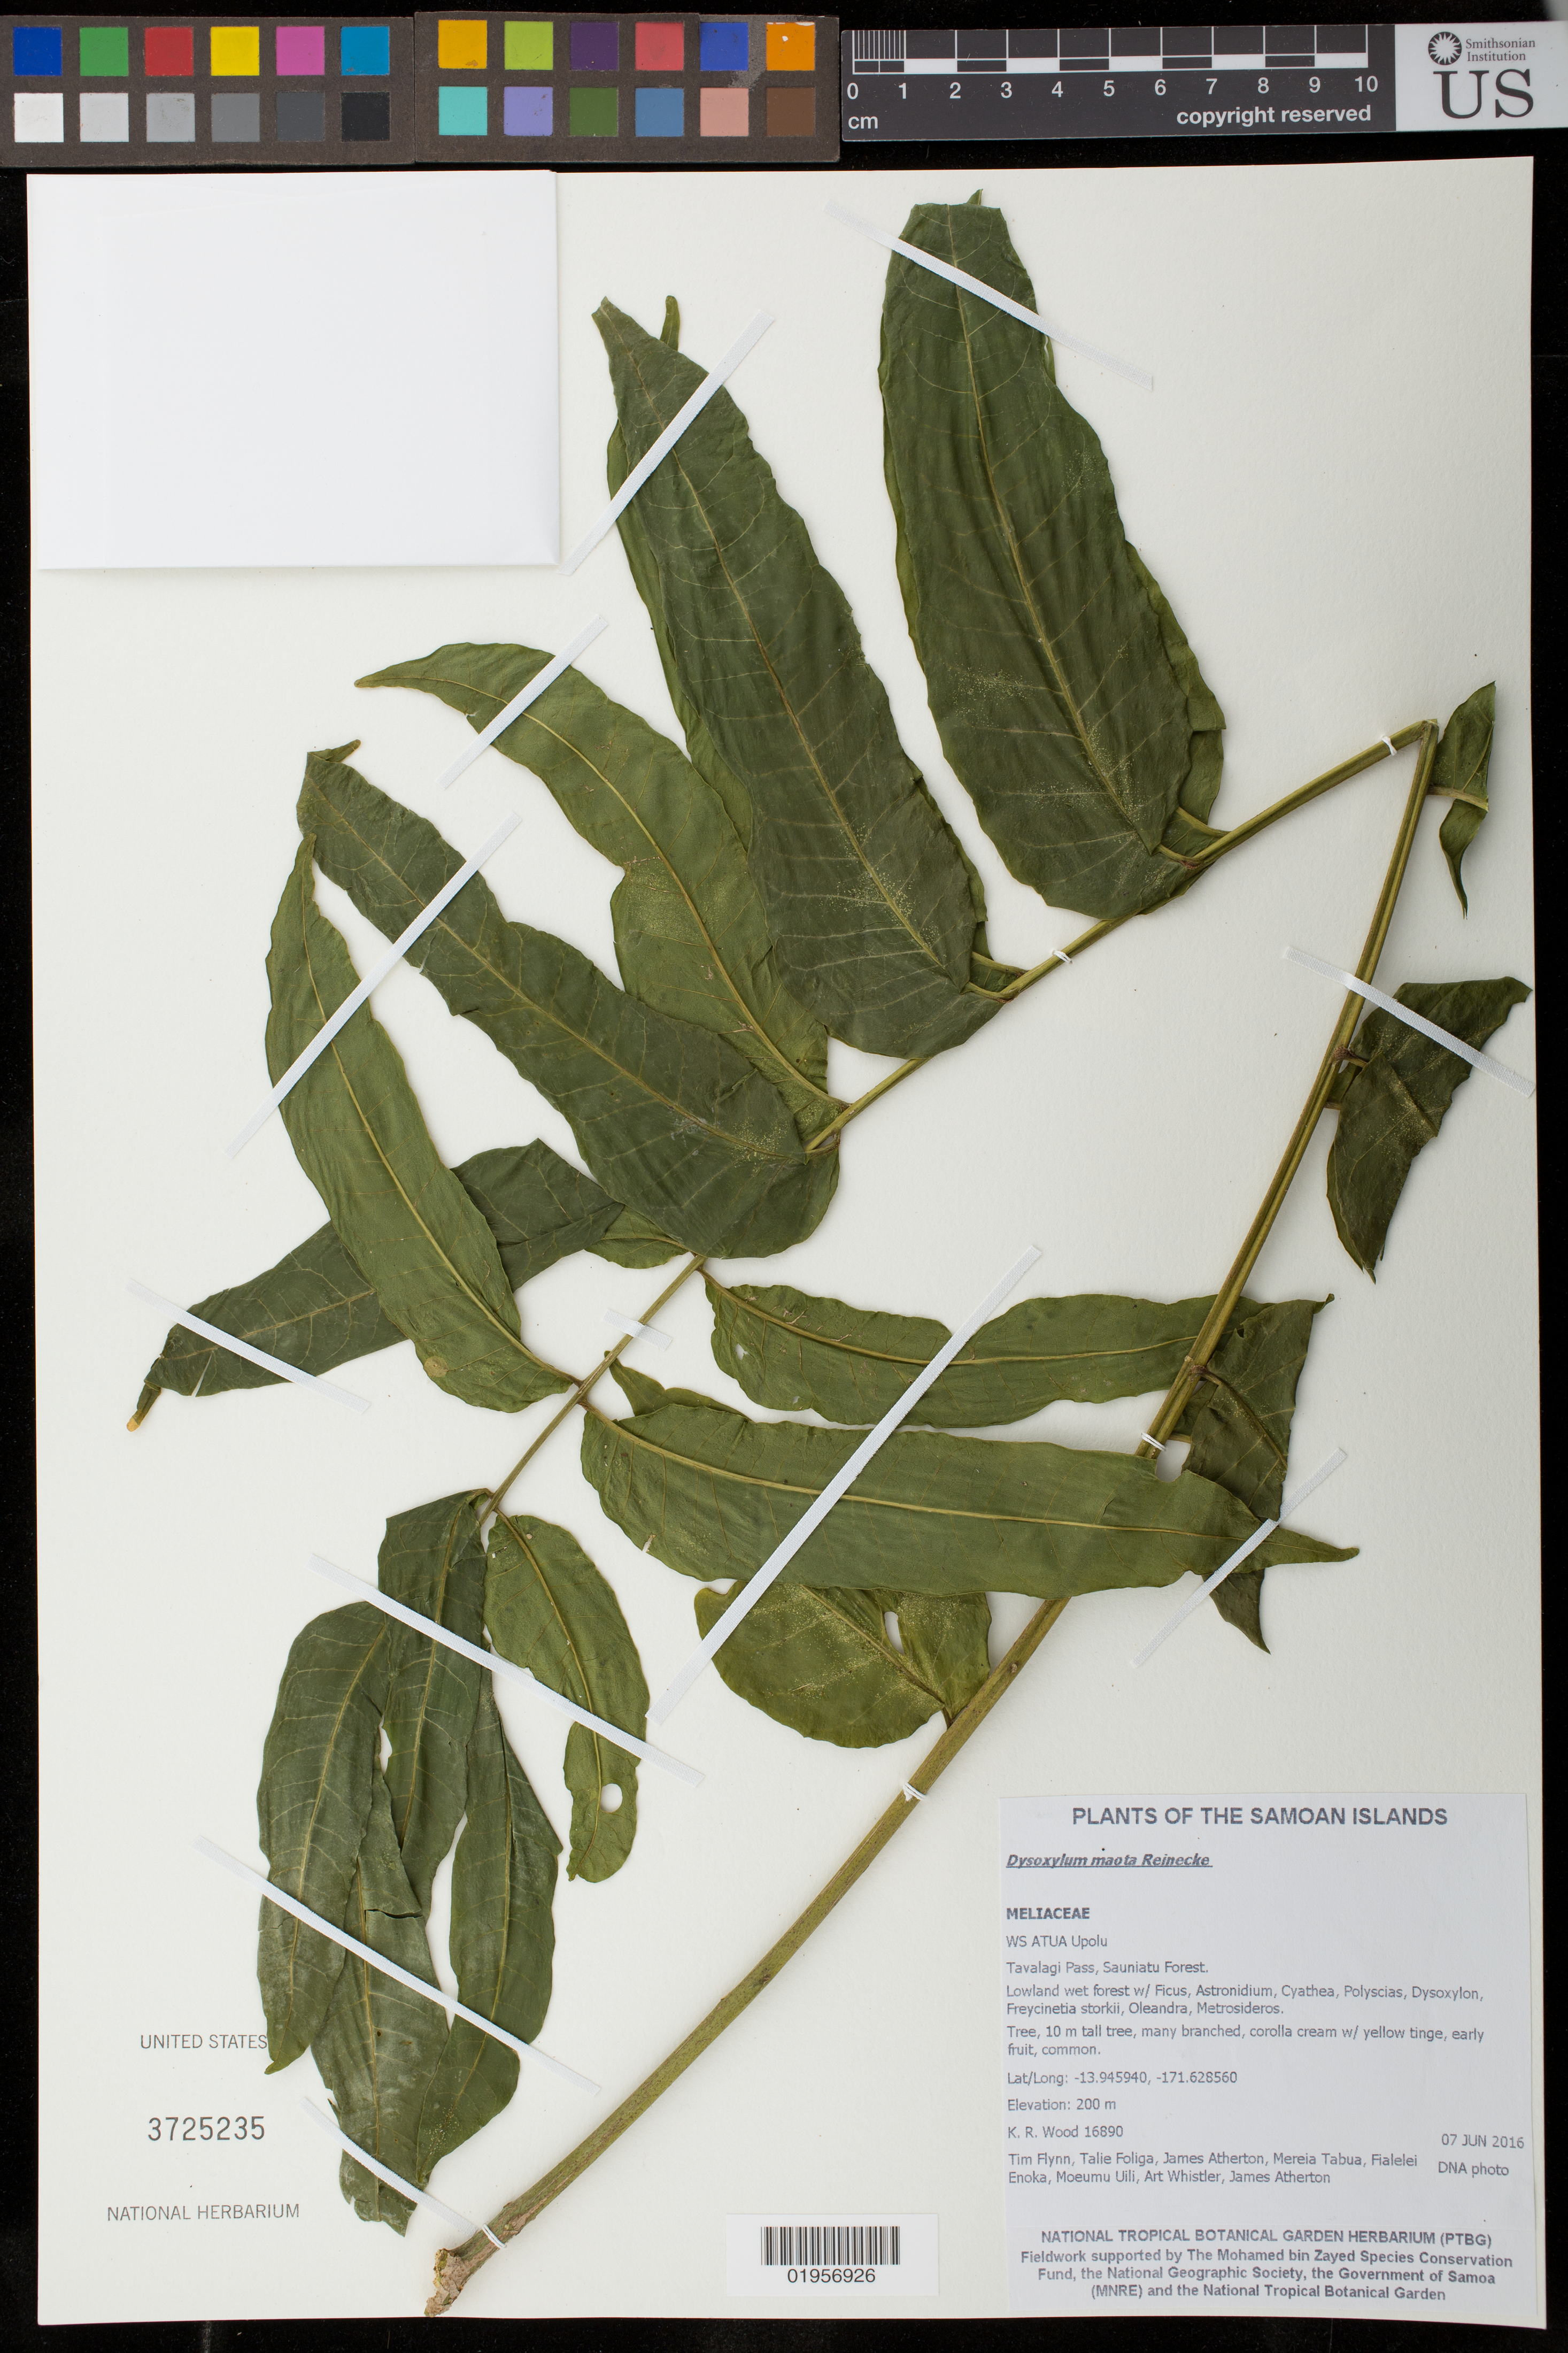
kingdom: Plantae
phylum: Tracheophyta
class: Magnoliopsida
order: Sapindales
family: Meliaceae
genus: Didymocheton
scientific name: Didymocheton gaudichaudianus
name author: A. Juss.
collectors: K. R. Wood, T. W. Flynn, T. Foliga, J. Atherton, M. Tabua, F. Enoka, M. Uili & A. Whistler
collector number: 16890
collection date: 2016-06-07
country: Samoa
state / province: Atua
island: Upolu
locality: Upolu, Tavalagi Pass, Sauniatu Forest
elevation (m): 200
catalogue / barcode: US 3725235